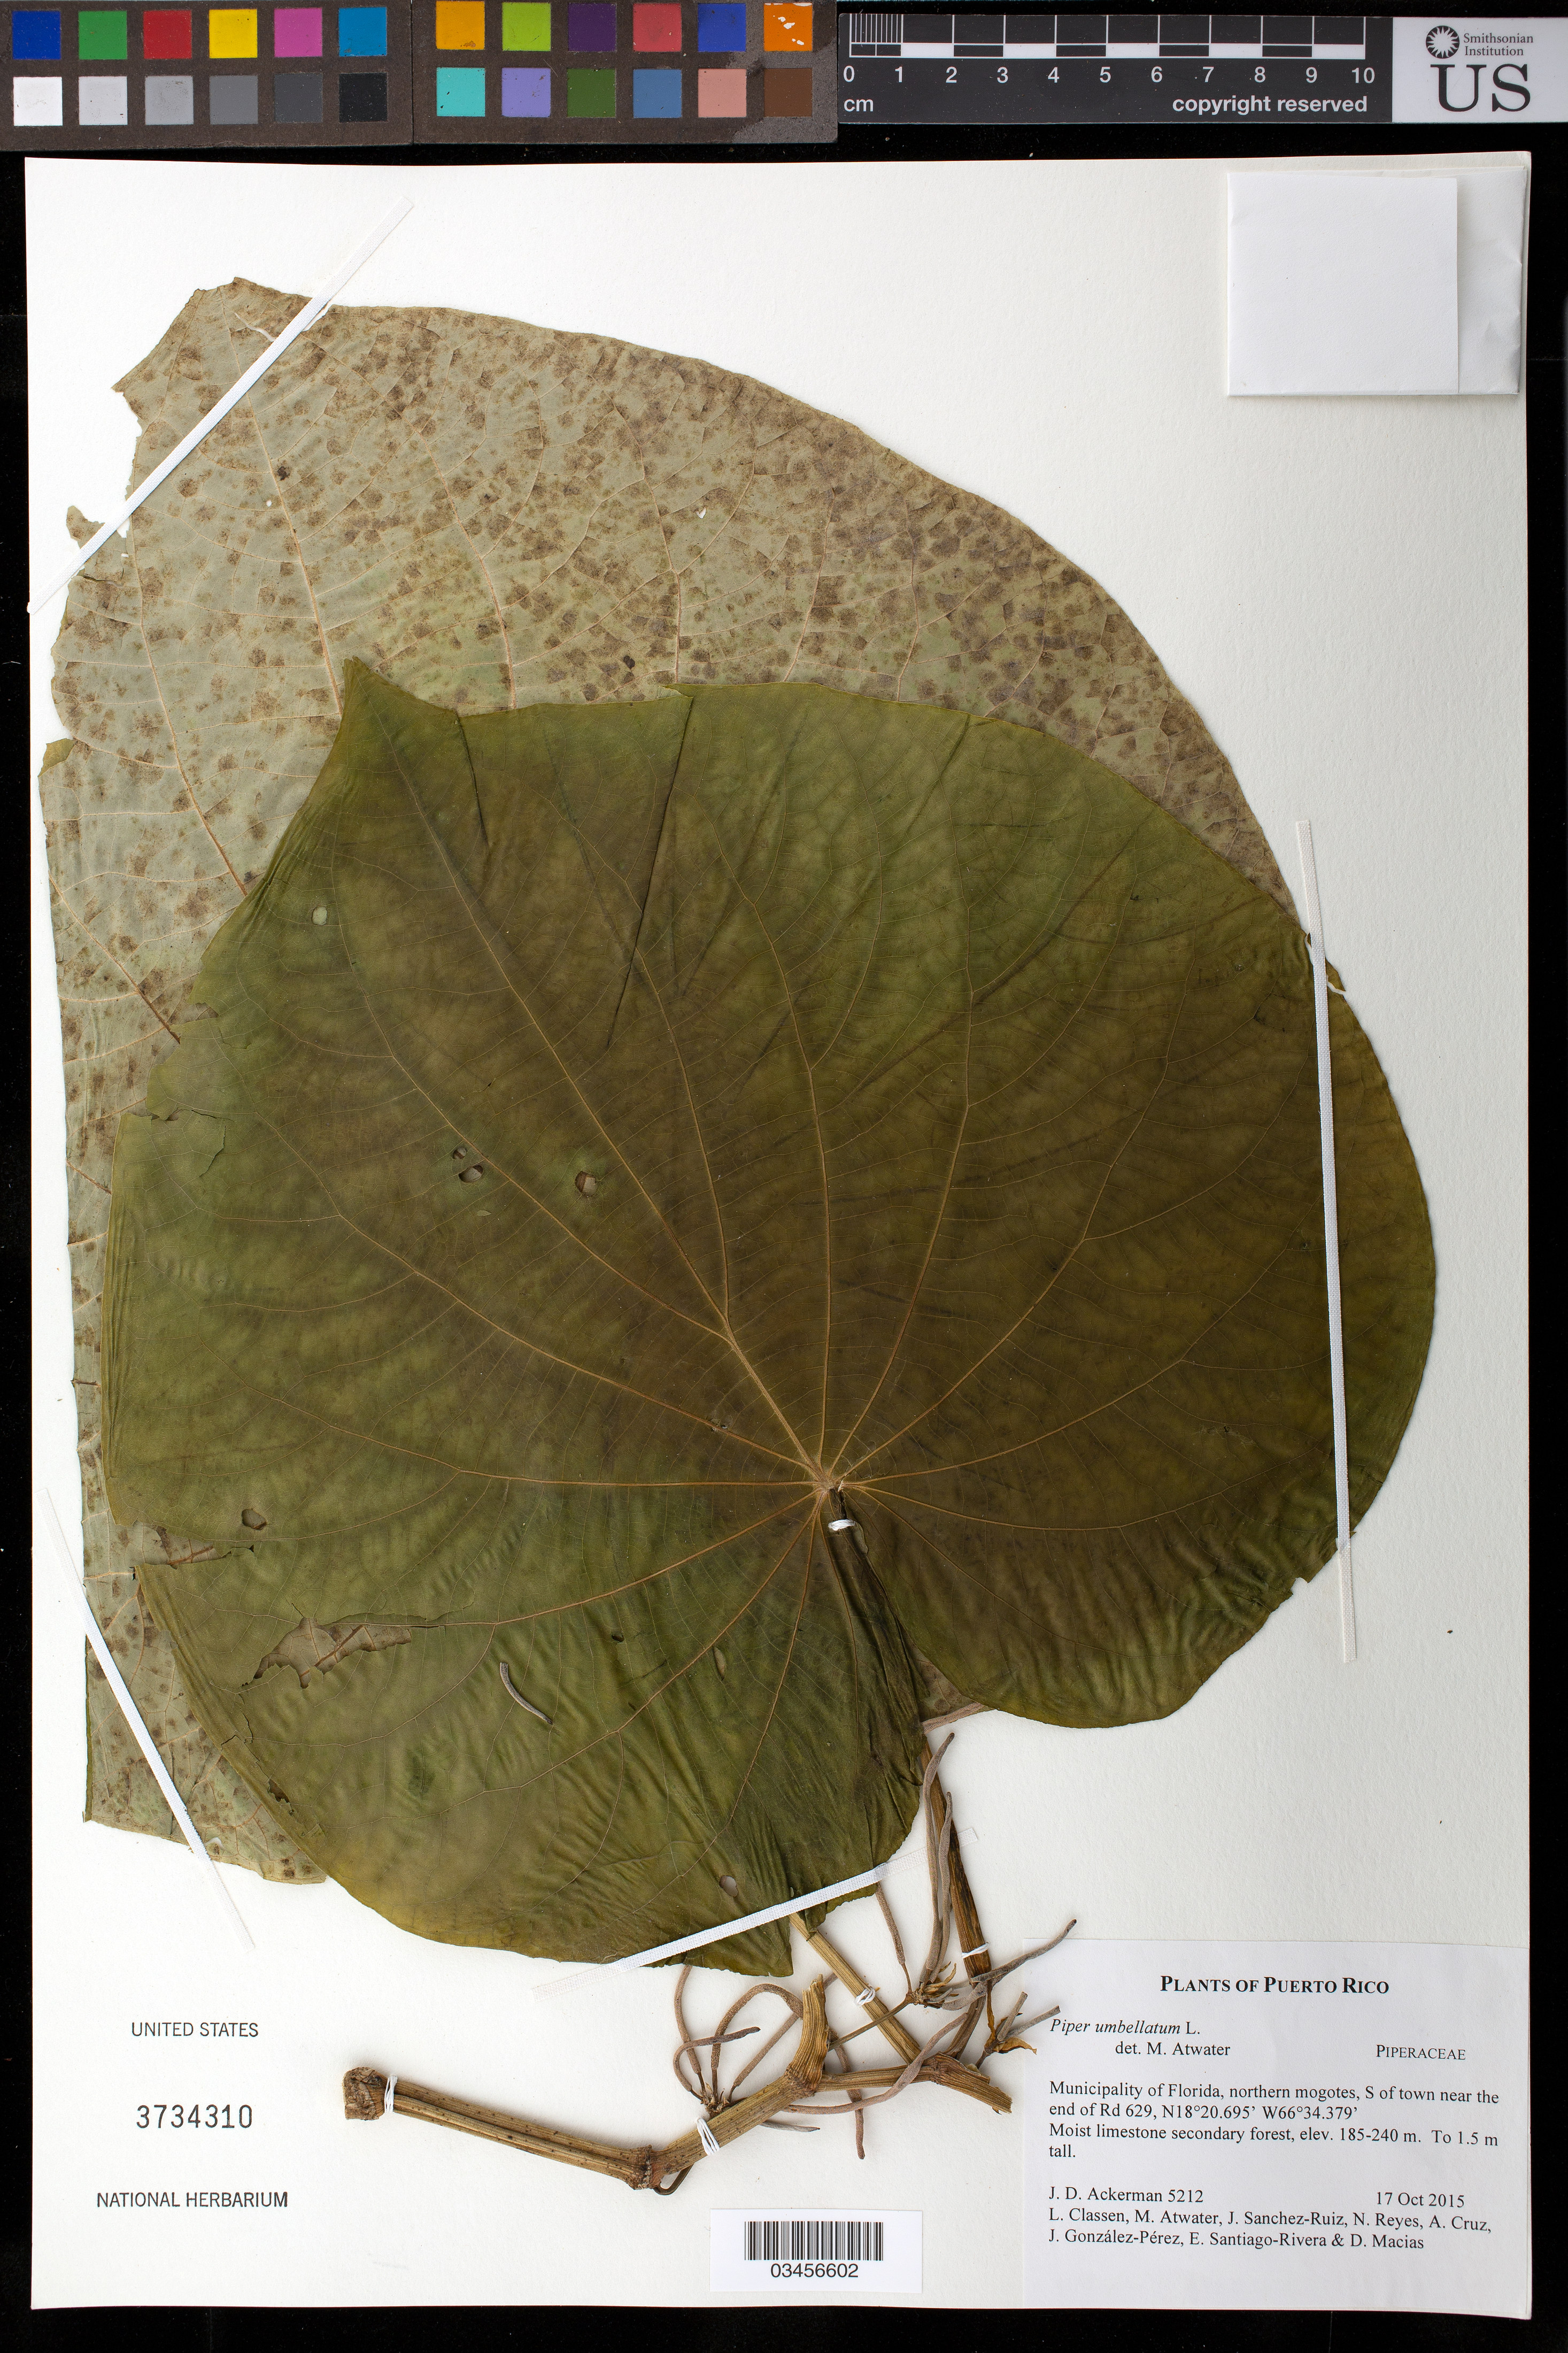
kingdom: Plantae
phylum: Tracheophyta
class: Magnoliopsida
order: Piperales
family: Piperaceae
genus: Piper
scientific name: Piper umbellatum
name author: L.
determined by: Atwater, M.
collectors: J. D. Ackerman, L. Classen, M. Atwater, J. Sanchez-Ruiz, N. Reyes, A. Cruz, J. González-Pérez, E. Santiago-Rivera & D. Macías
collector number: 5212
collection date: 2015-10-17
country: Puerto Rico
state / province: Florida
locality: Muncipality of Florida, northern mogotes, S of town near the end of Rd 629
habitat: Moist limestone secondary forest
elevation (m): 185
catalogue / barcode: US 3734310